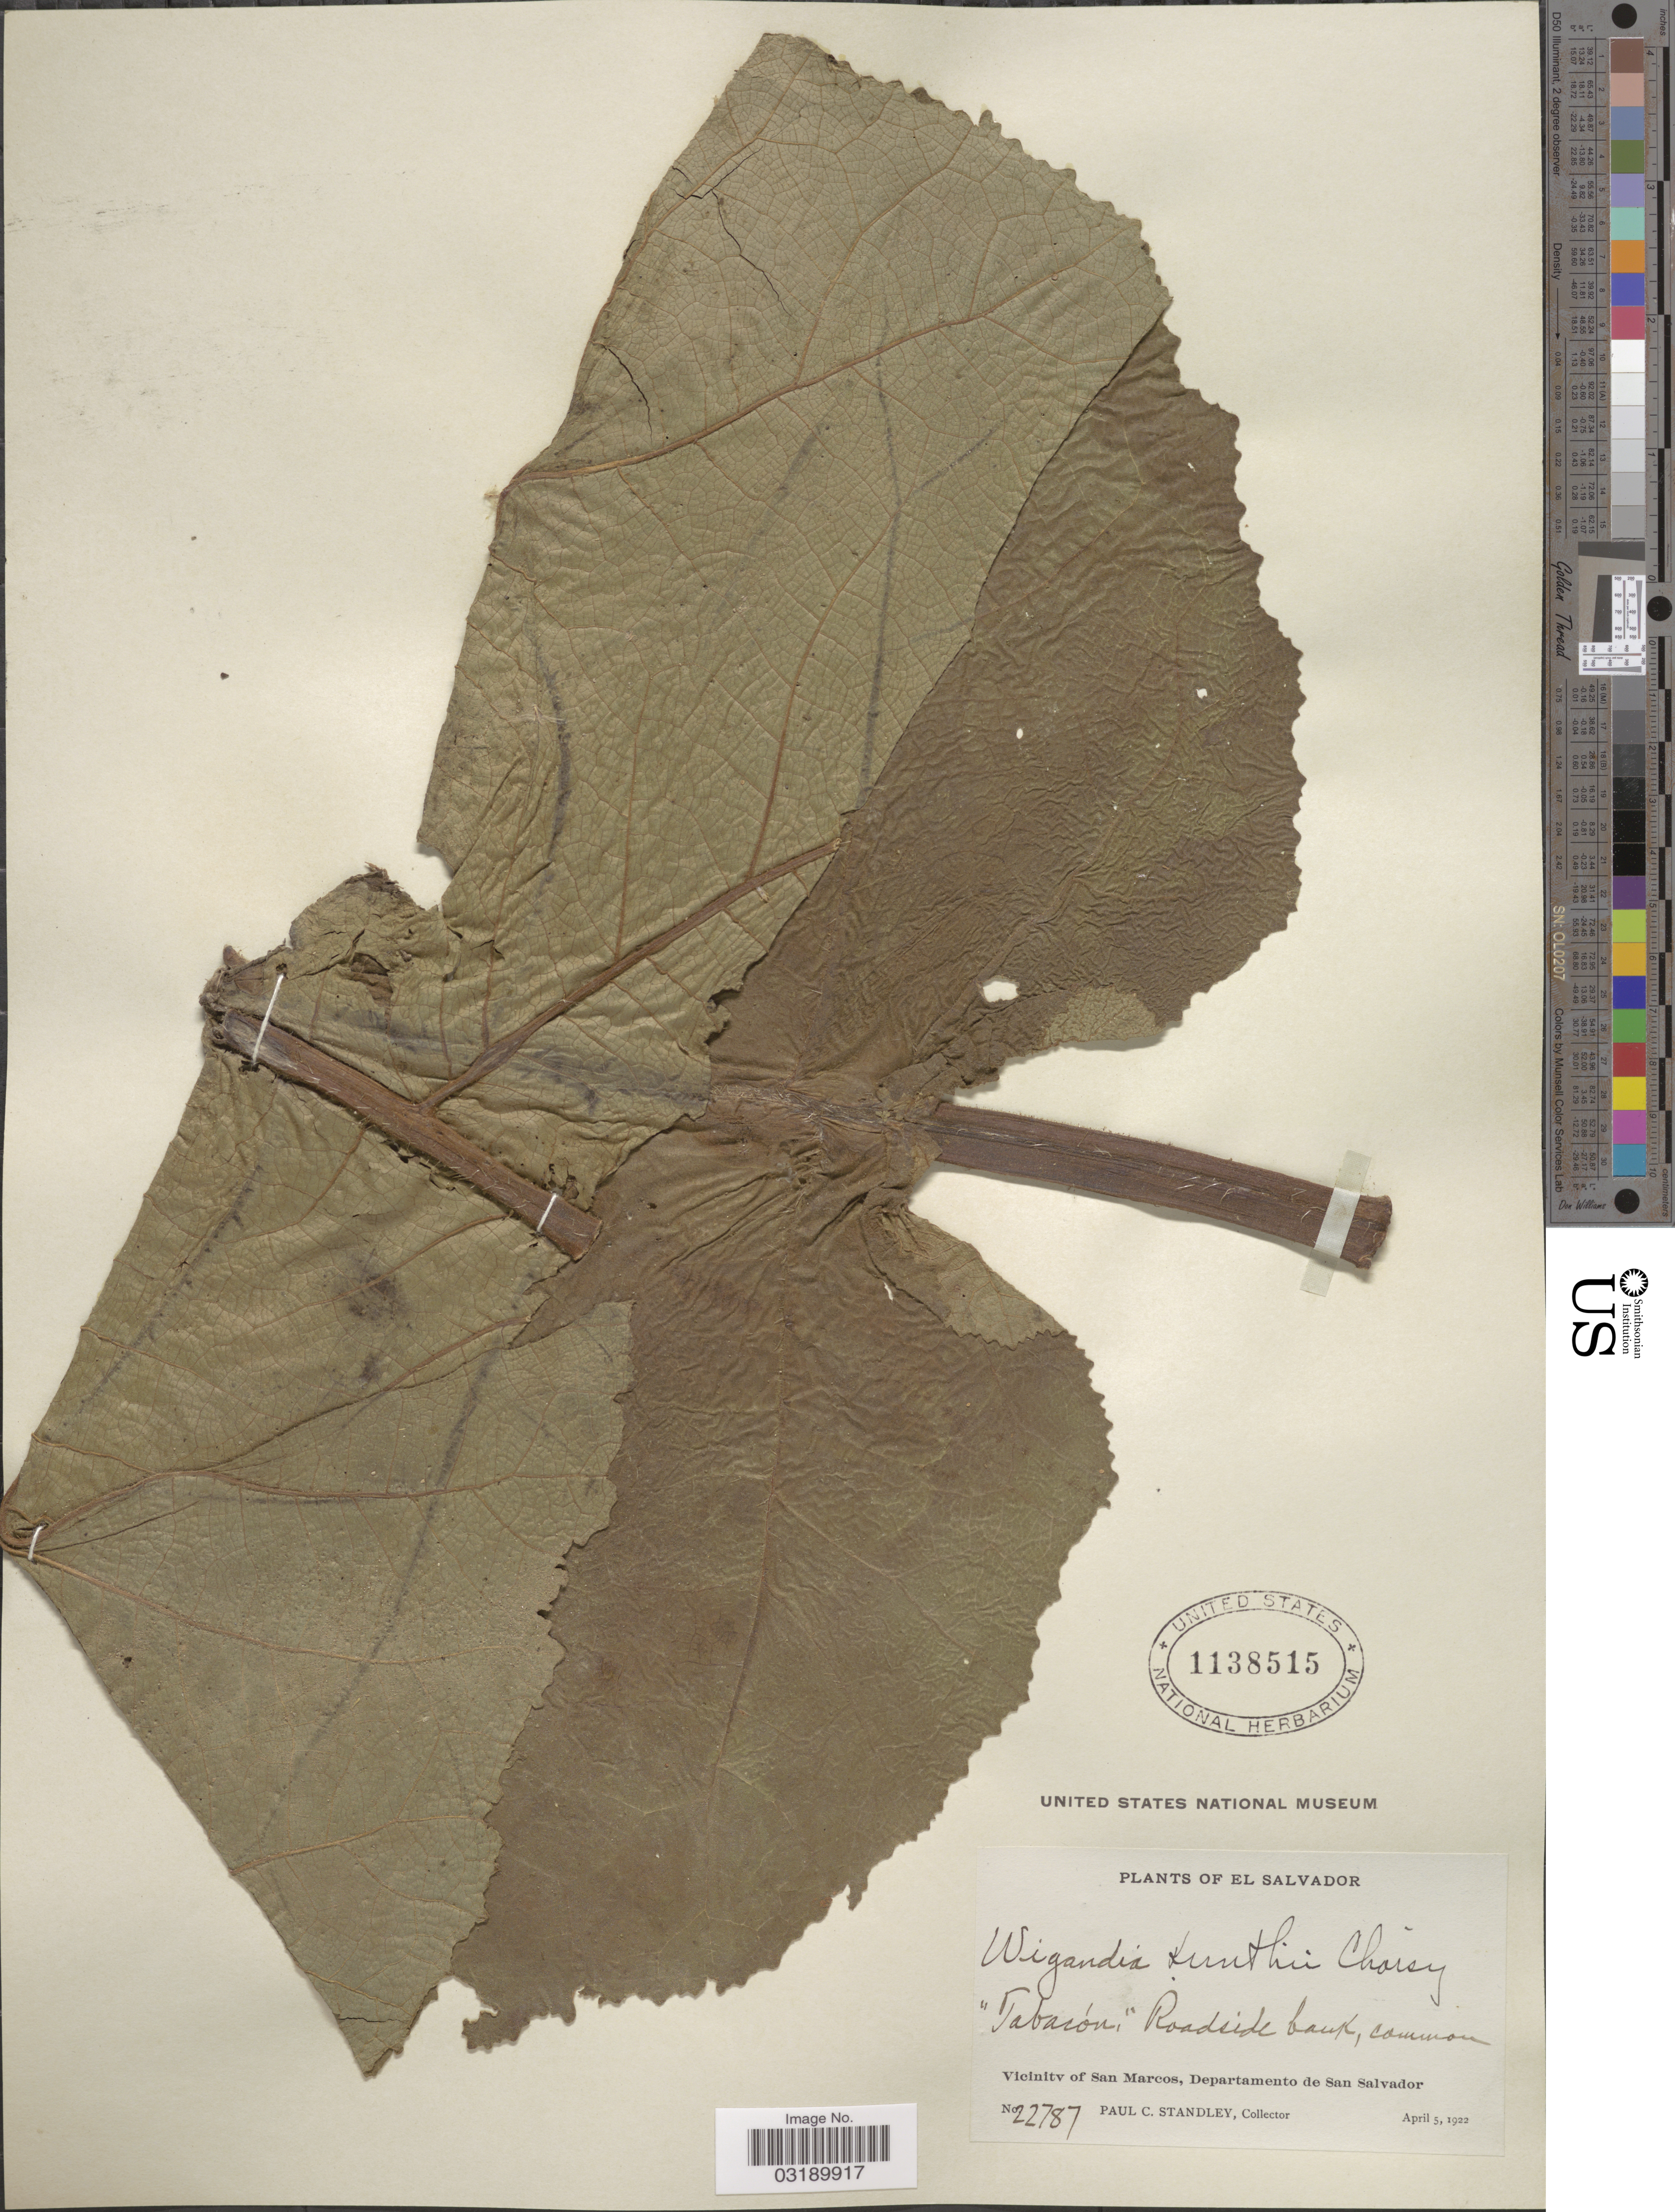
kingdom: Plantae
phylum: Tracheophyta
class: Magnoliopsida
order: Boraginales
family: Namaceae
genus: Wigandia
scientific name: Wigandia kunthii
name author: Choisy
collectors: P. C. Standley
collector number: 22787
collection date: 1922-04-05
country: El Salvador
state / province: San Salvador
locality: Roadside bank. Vicinity of San Marcos, Departamento de San Salvador.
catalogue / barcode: US 1138515